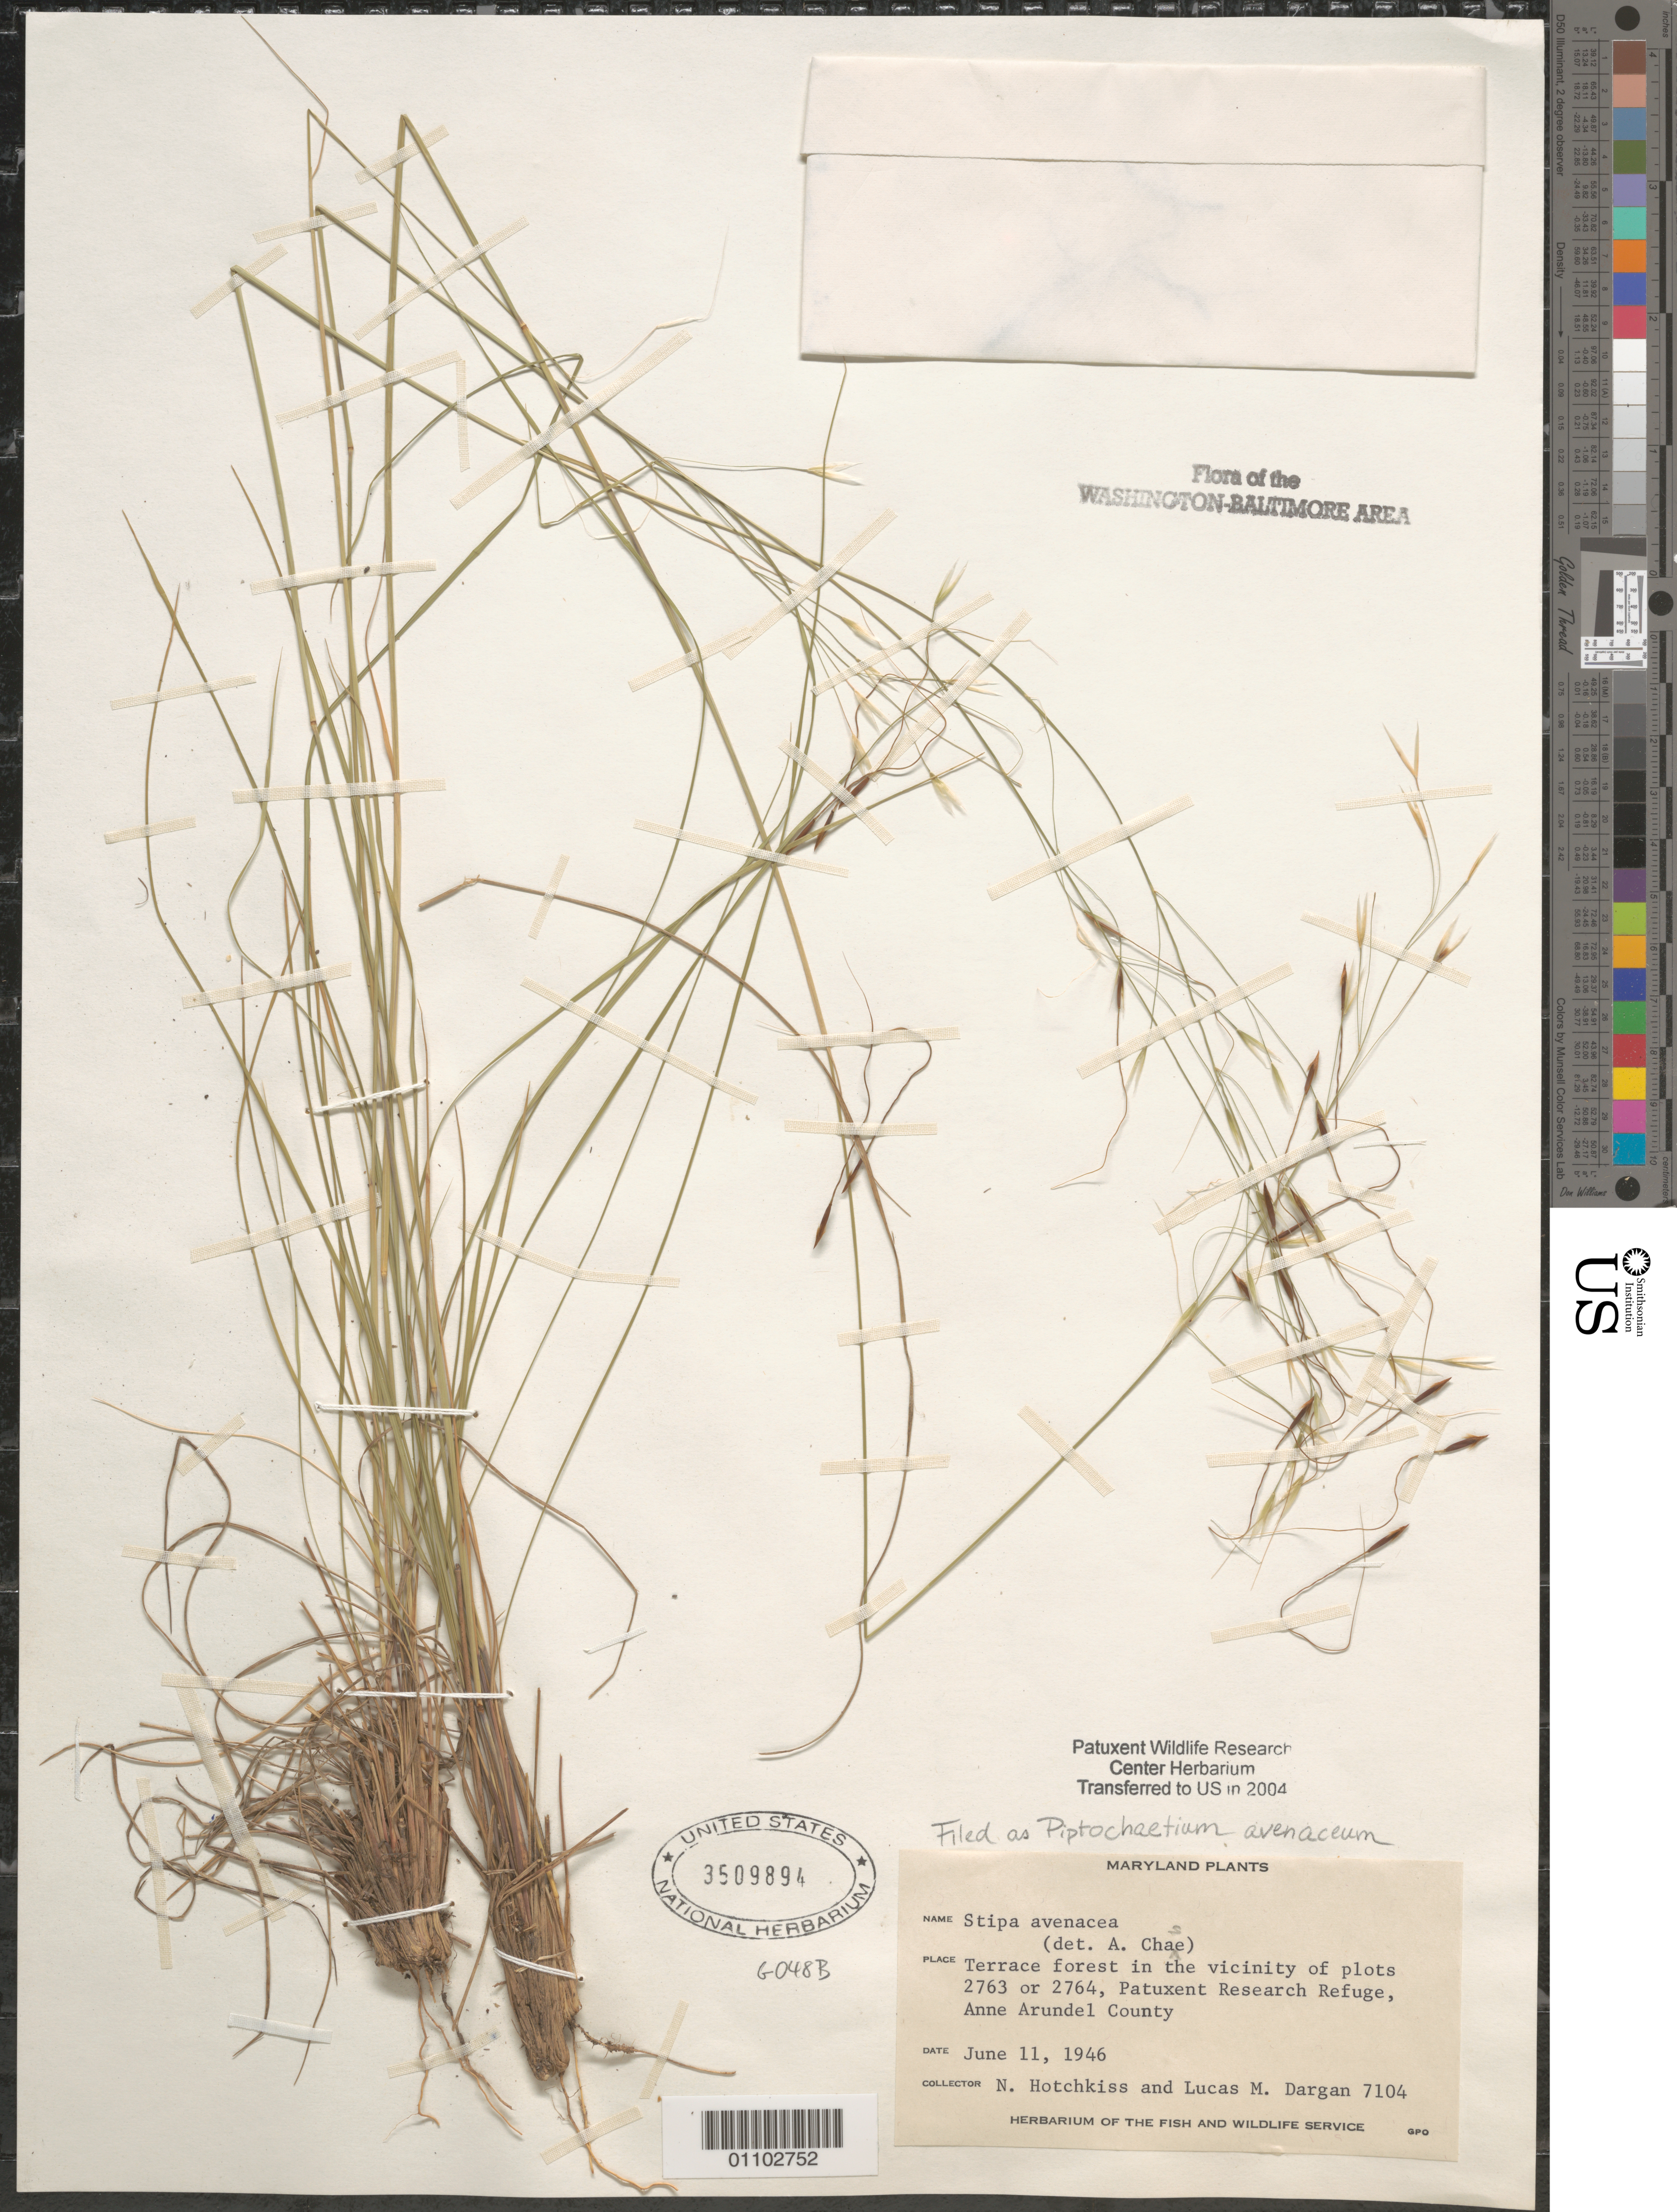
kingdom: Plantae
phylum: Tracheophyta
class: Liliopsida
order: Poales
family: Poaceae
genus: Piptochaetium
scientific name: Piptochaetium avenaceum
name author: (L.) Parodi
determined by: Chase, [M.] Agnes, (US)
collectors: N. Hotchkiss & L. Dargan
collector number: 7104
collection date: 1946-06-11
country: United States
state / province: Maryland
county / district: Anne Arundel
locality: In the vicinity of plots 2763 or 2764, Patuxent Research Refuge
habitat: Terrace forest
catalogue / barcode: US 3509894